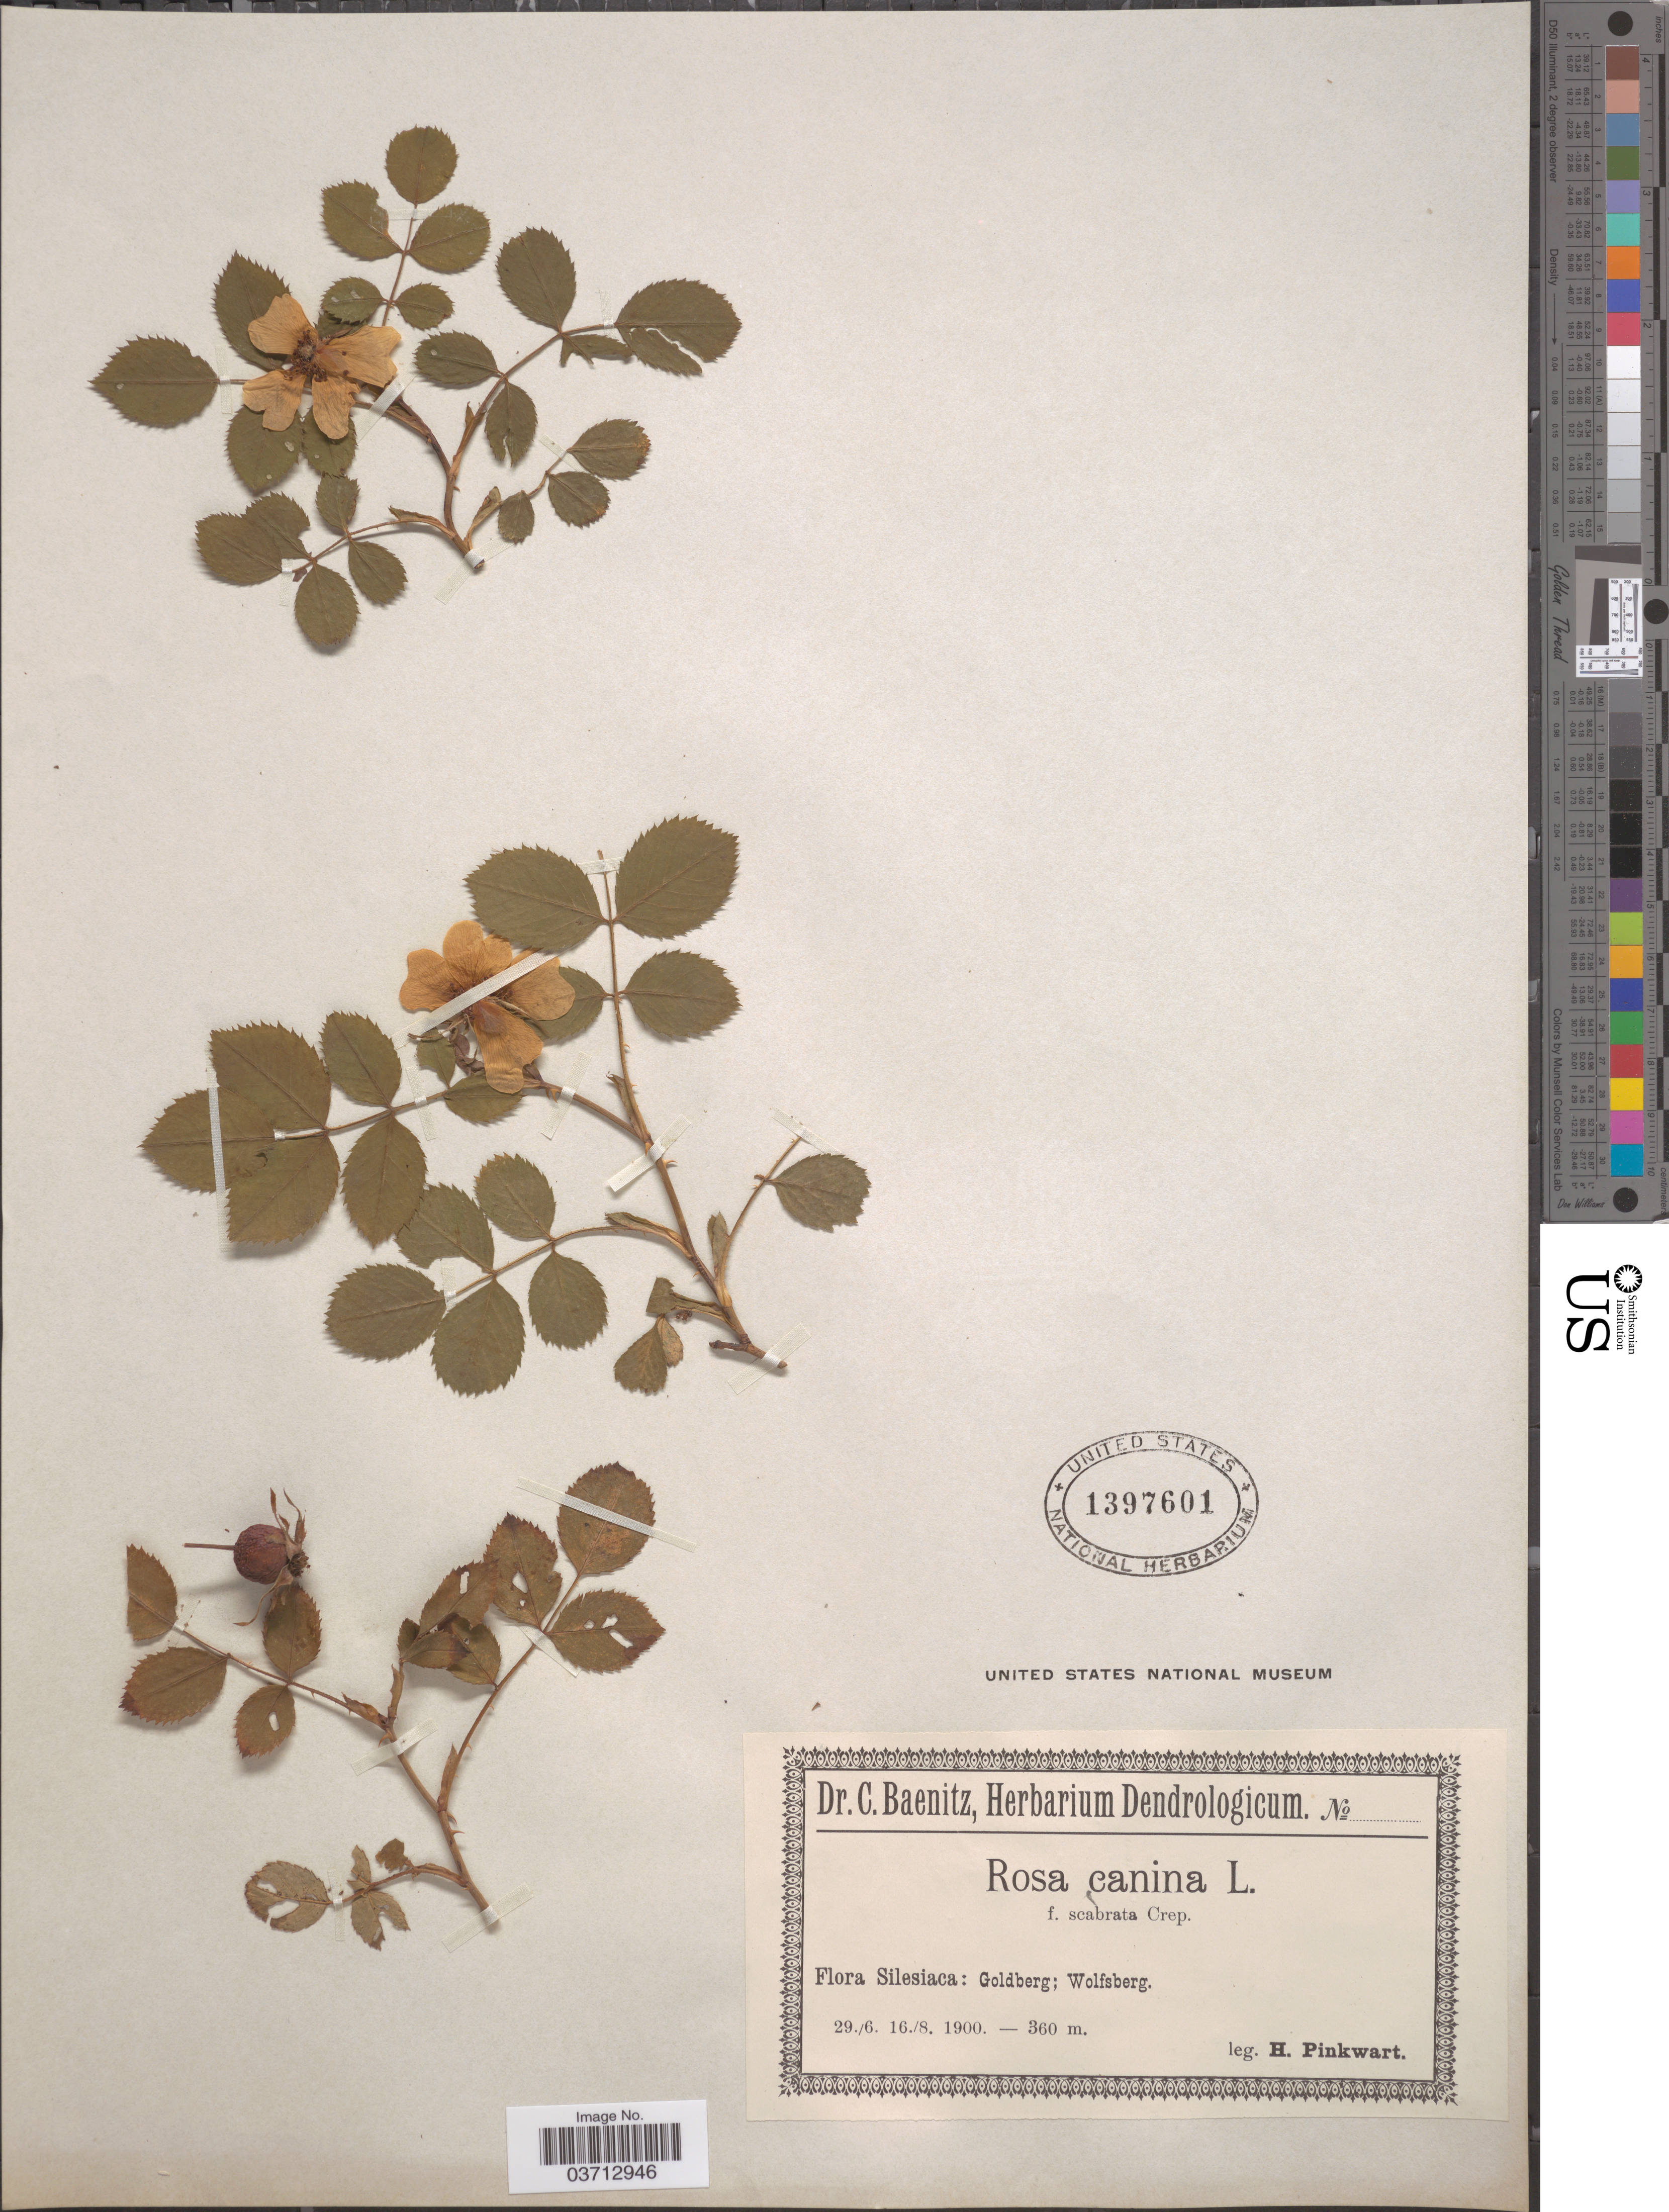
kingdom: Plantae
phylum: Tracheophyta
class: Magnoliopsida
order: Rosales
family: Rosaceae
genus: Rosa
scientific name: Rosa canina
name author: L.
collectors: H. Pinkwart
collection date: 1900-06-29/1900-08-16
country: Poland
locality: Silesiaca: Goldberg; Wolfsberg.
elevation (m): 360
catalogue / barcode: US 1397601